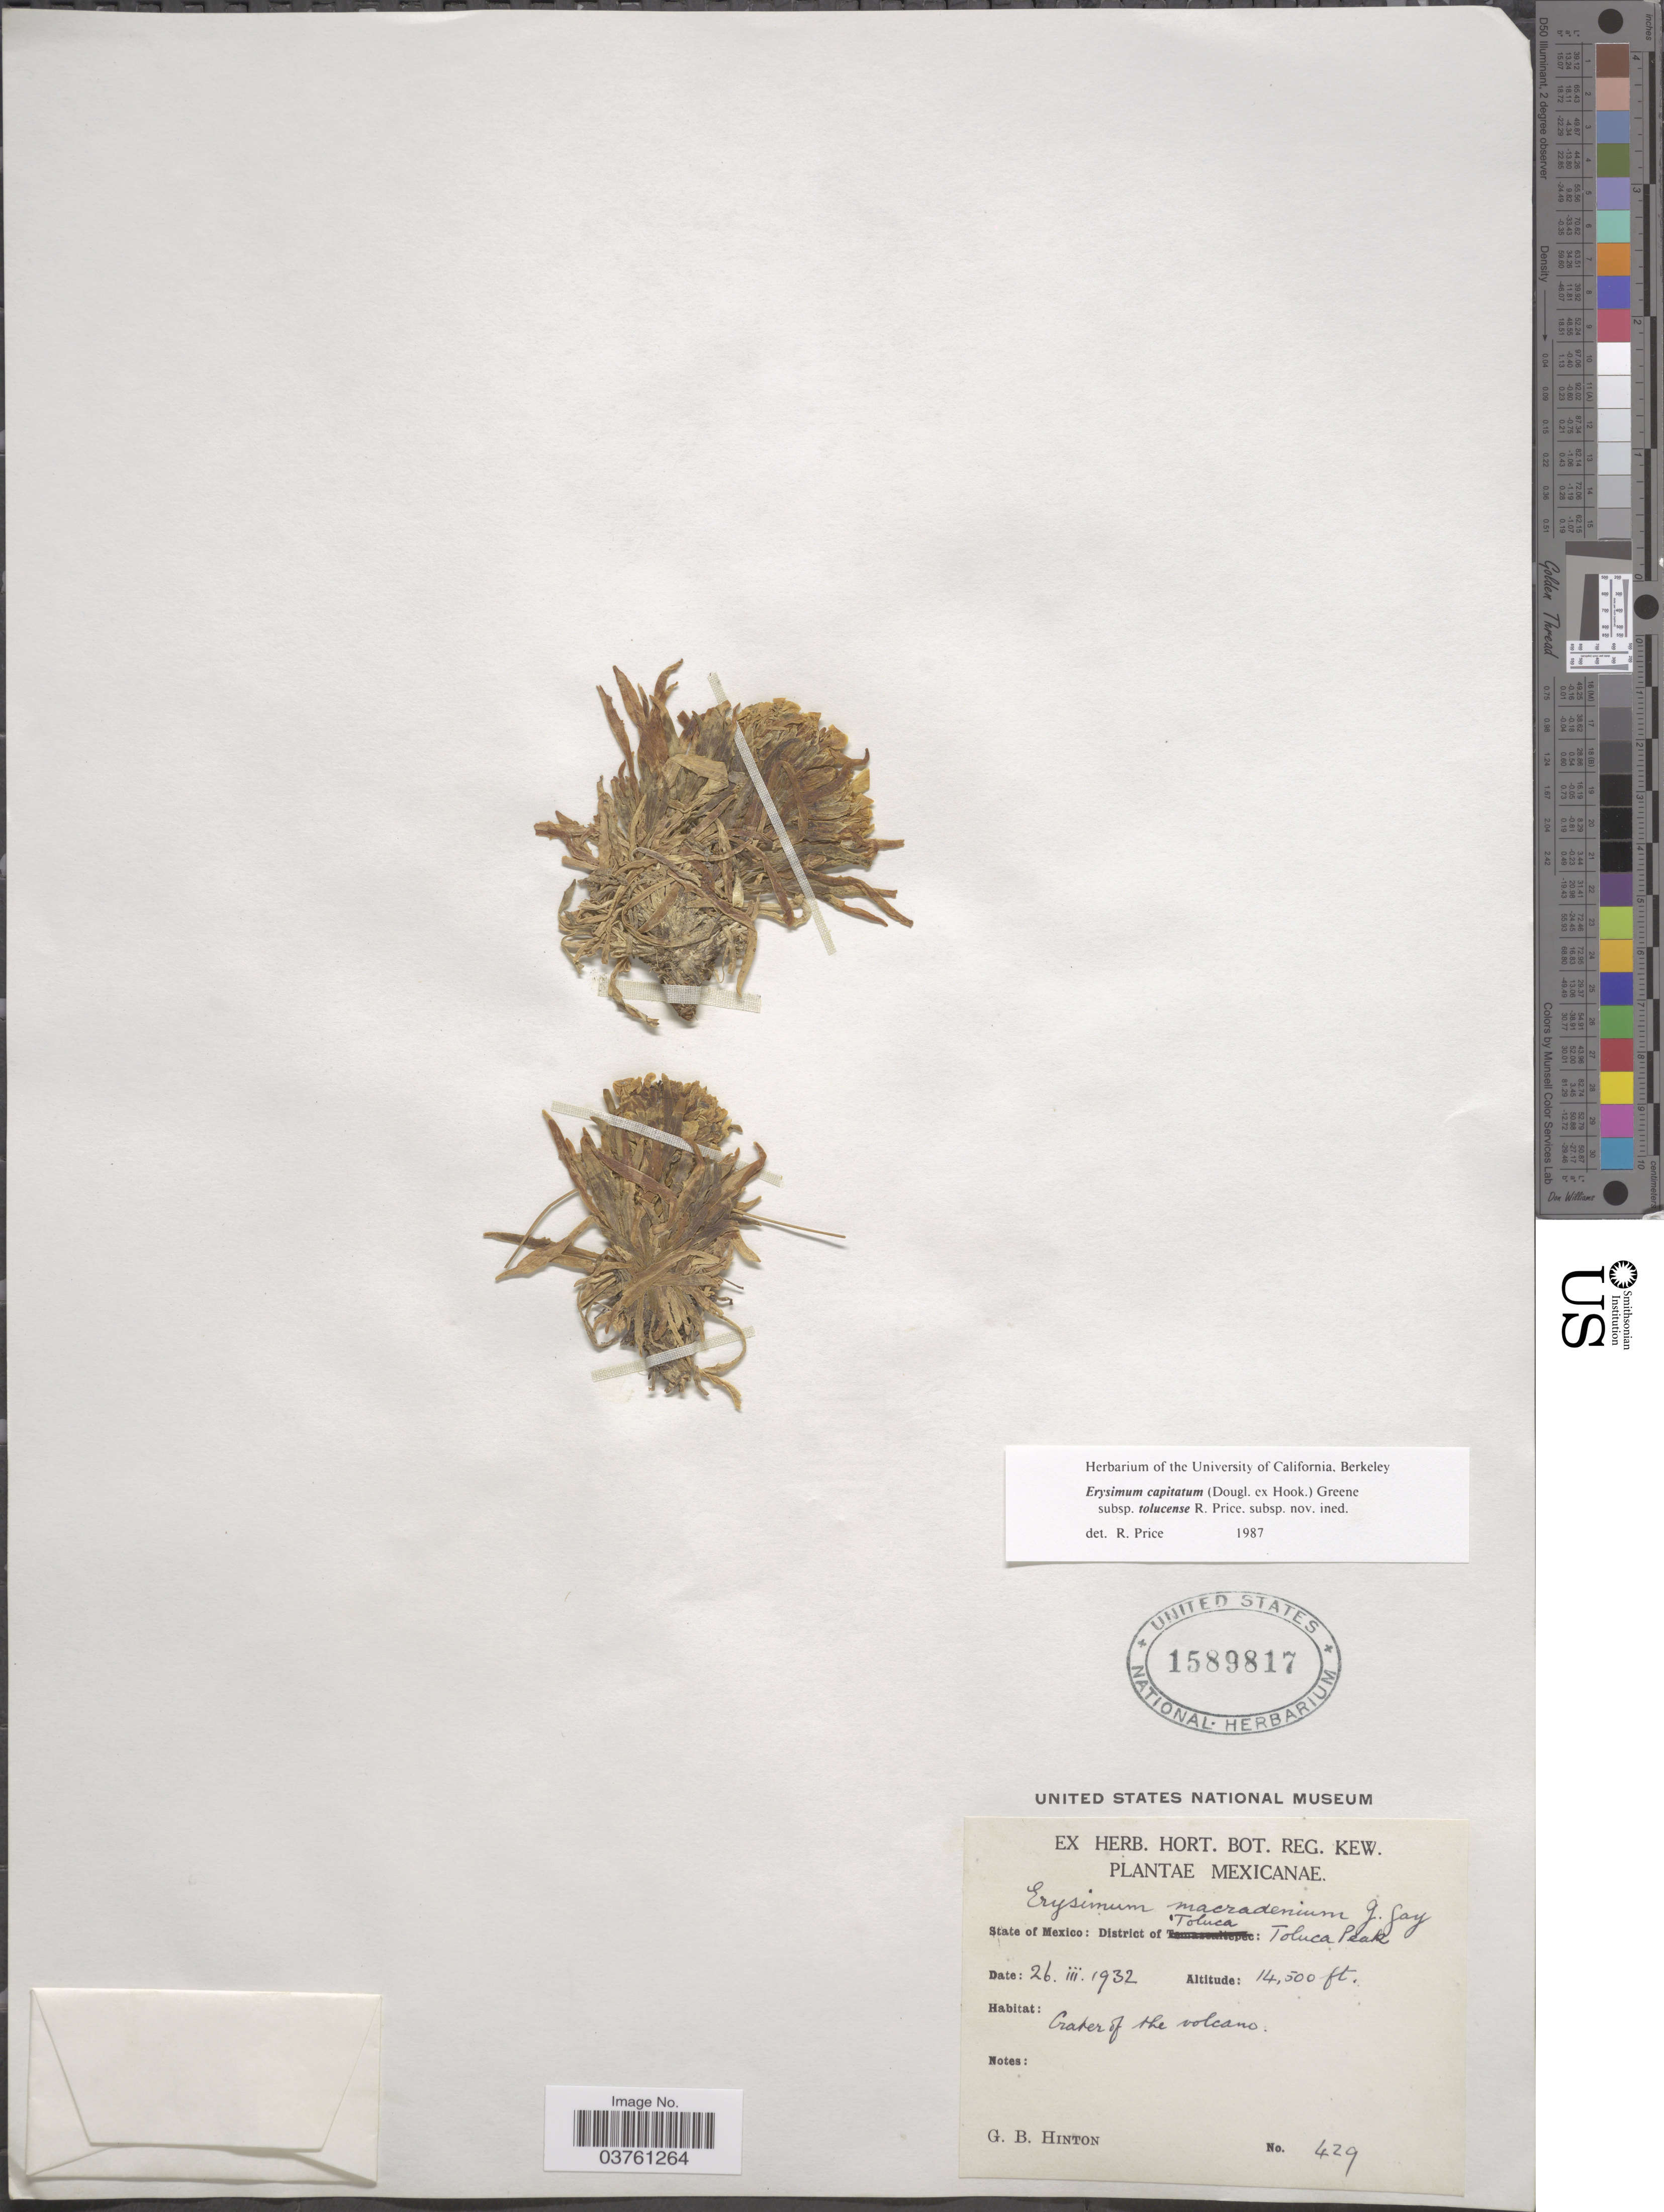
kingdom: Plantae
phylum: Tracheophyta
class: Magnoliopsida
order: Brassicales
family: Brassicaceae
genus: Erysimum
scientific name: Erysimum capitatum subsp. tolucense R.A. Price subsp. nov. ined.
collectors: G. B. Hinton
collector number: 429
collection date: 1932-03-26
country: Mexico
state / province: México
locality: District of Toluca: Tokuca Peak.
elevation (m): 4420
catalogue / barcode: US 1589817